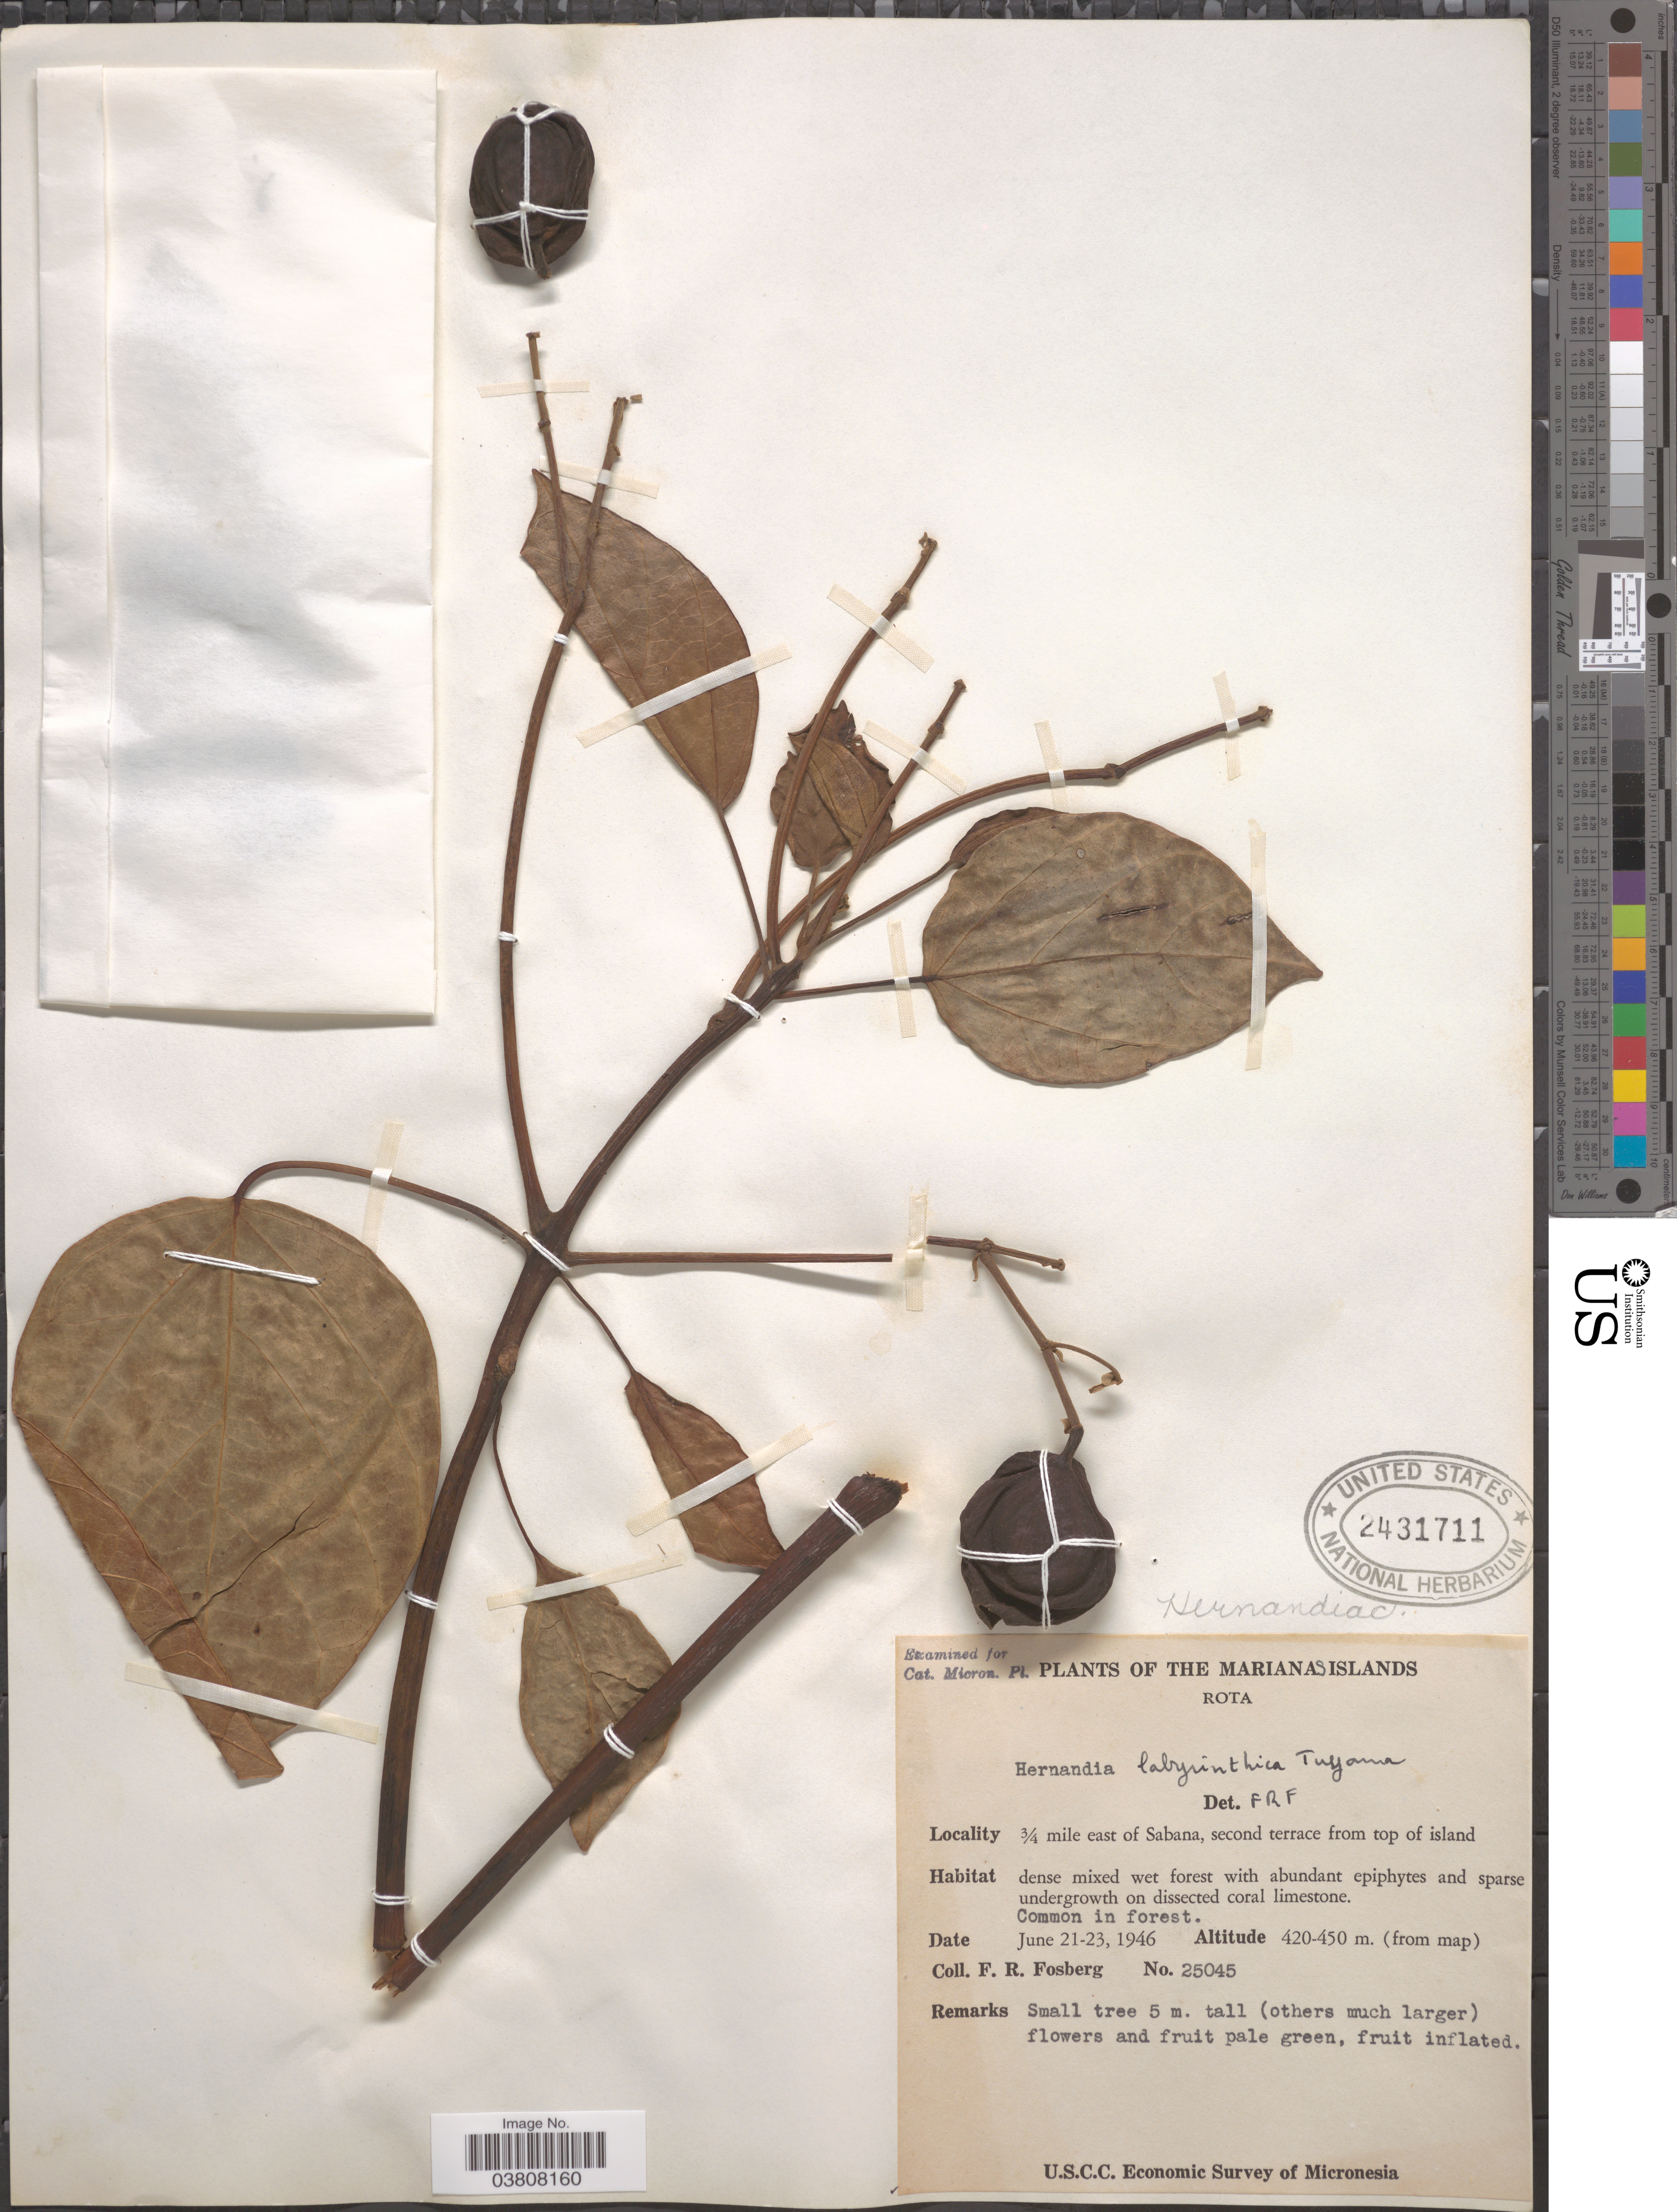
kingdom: Plantae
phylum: Tracheophyta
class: Magnoliopsida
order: Laurales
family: Hernandiaceae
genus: Hernandia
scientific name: Hernandia labrynthia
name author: Tuyama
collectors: F. R. Fosberg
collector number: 25045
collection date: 1946-06-21/1946-06-23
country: Northern Mariana Islands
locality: The Marianas Islands. Rota. ¾ mile east of Sabana, second terrace from top of island.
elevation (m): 420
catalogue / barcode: US 2431711